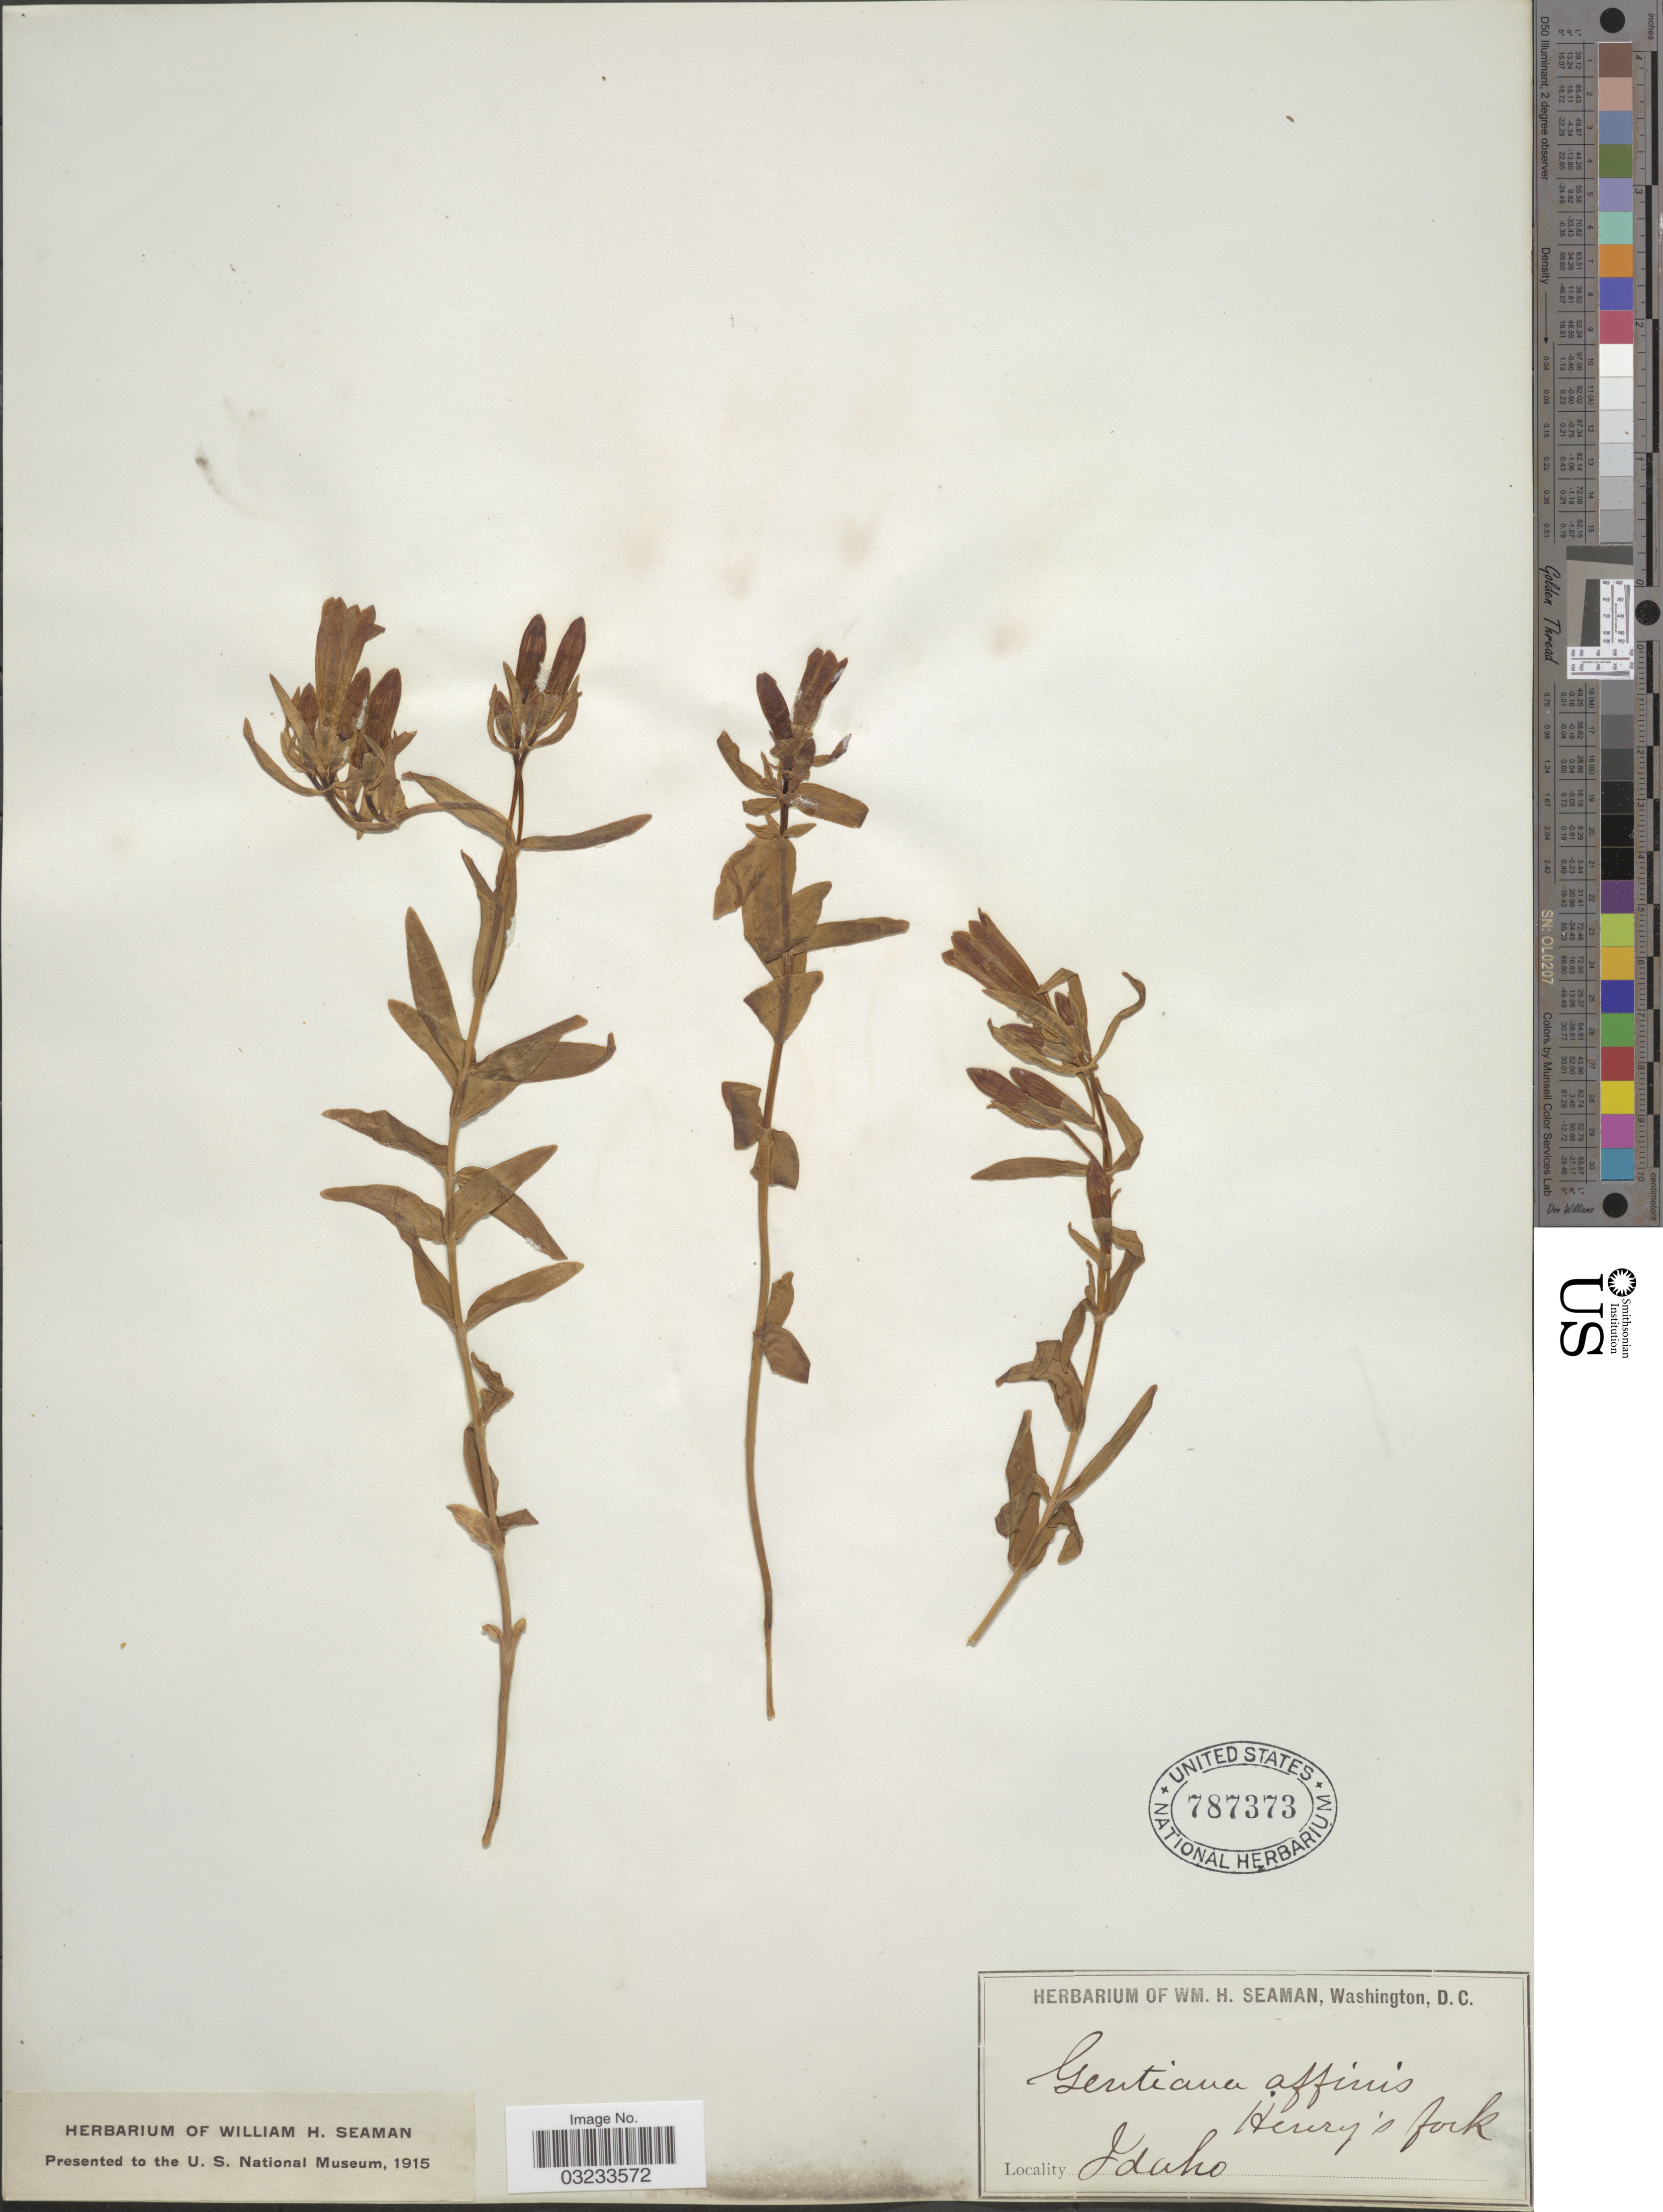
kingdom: Plantae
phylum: Tracheophyta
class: Magnoliopsida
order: Gentianales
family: Gentianaceae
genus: Gentiana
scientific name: Gentiana affinis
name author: Griseb.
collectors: Ex herb. W. H. Seaman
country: United States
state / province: Idaho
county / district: Madison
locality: Henry's fork.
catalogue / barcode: US 787373